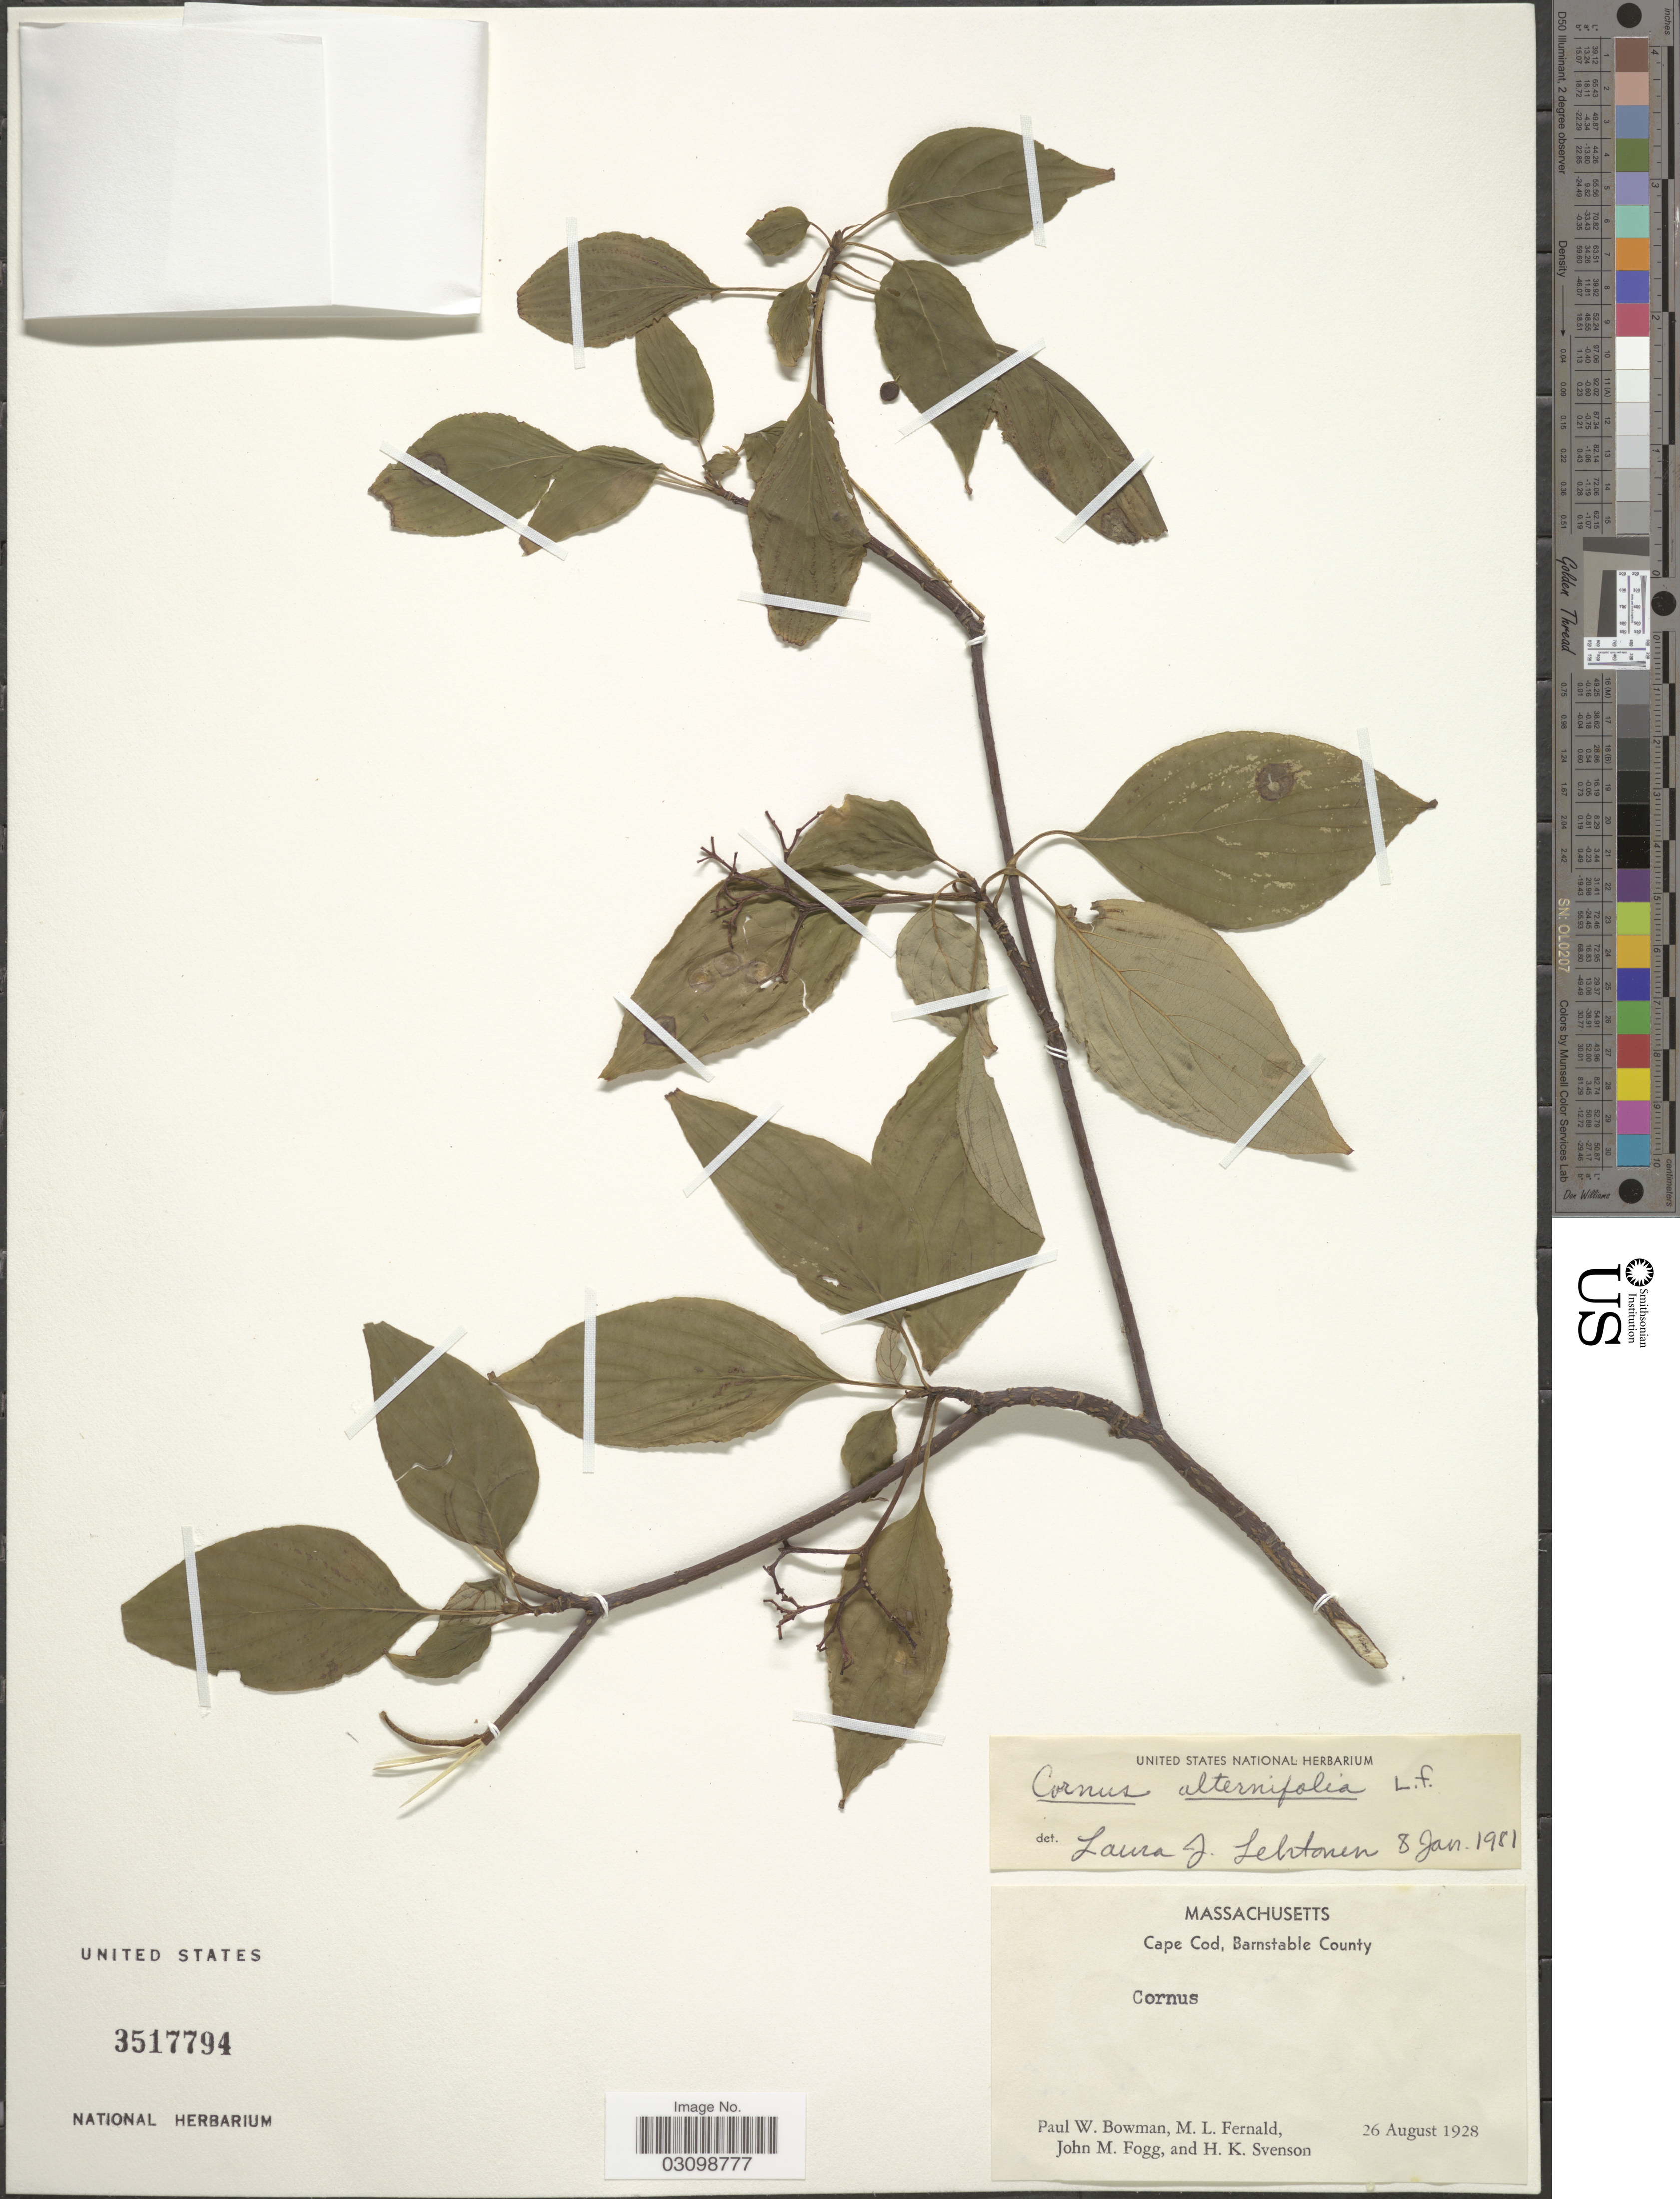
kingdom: Plantae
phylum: Tracheophyta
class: Magnoliopsida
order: Cornales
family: Cornaceae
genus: Cornus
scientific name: Cornus alternifolia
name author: L.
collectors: P. Bowman, M. L. Fernald, J. Fogg & H. K. Svenson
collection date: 1928-08-26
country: United States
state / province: Massachusetts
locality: Cape Cod, Barnstable County.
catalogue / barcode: US 3517794